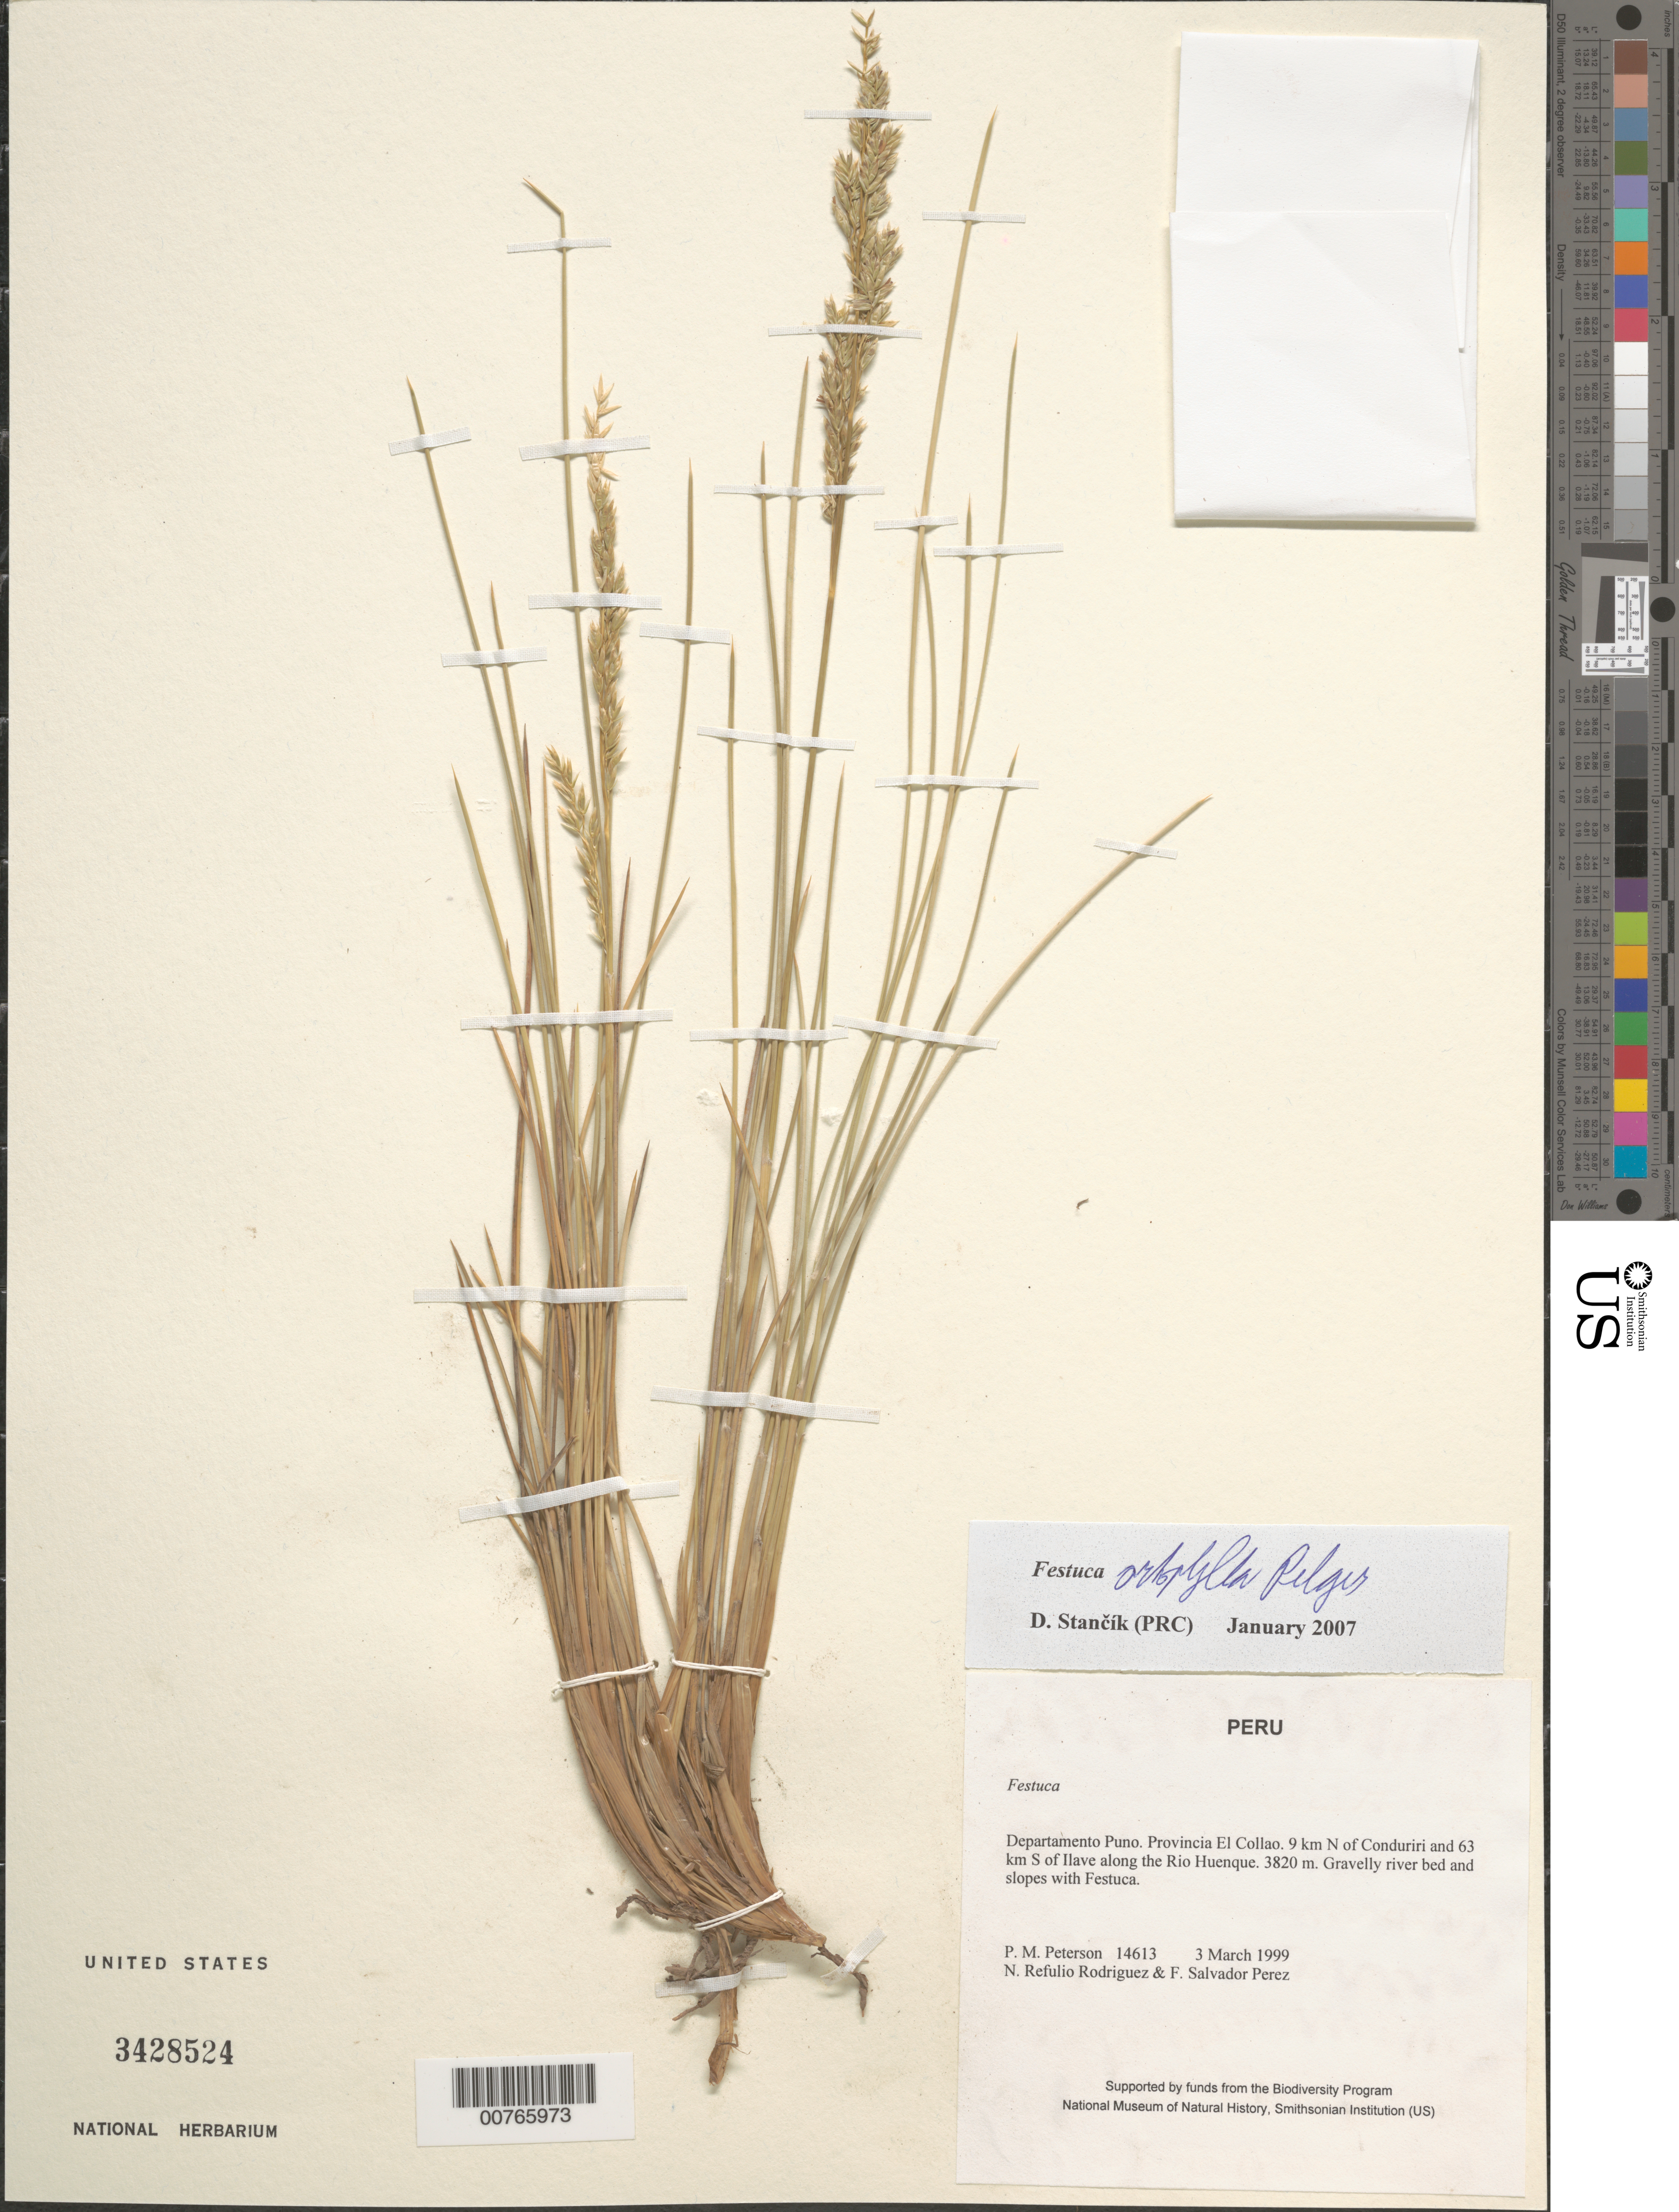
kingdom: Plantae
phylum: Tracheophyta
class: Liliopsida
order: Poales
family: Poaceae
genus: Festuca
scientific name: Festuca orthophylla var. boliviana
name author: Pilg.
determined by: Stancik, D.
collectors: P. M. Peterson, N. Refulio-Rodríguez & F. Salvador Perez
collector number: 14613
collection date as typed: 03 Mar 1999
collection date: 1999-03-03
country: Peru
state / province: Puno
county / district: El Collao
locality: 9 km N of Conduriri and 63 km S of Ilave along the Rio Huenque.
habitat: Gravelly river bed and slopes with Festuca.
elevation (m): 3820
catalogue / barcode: US 3428524